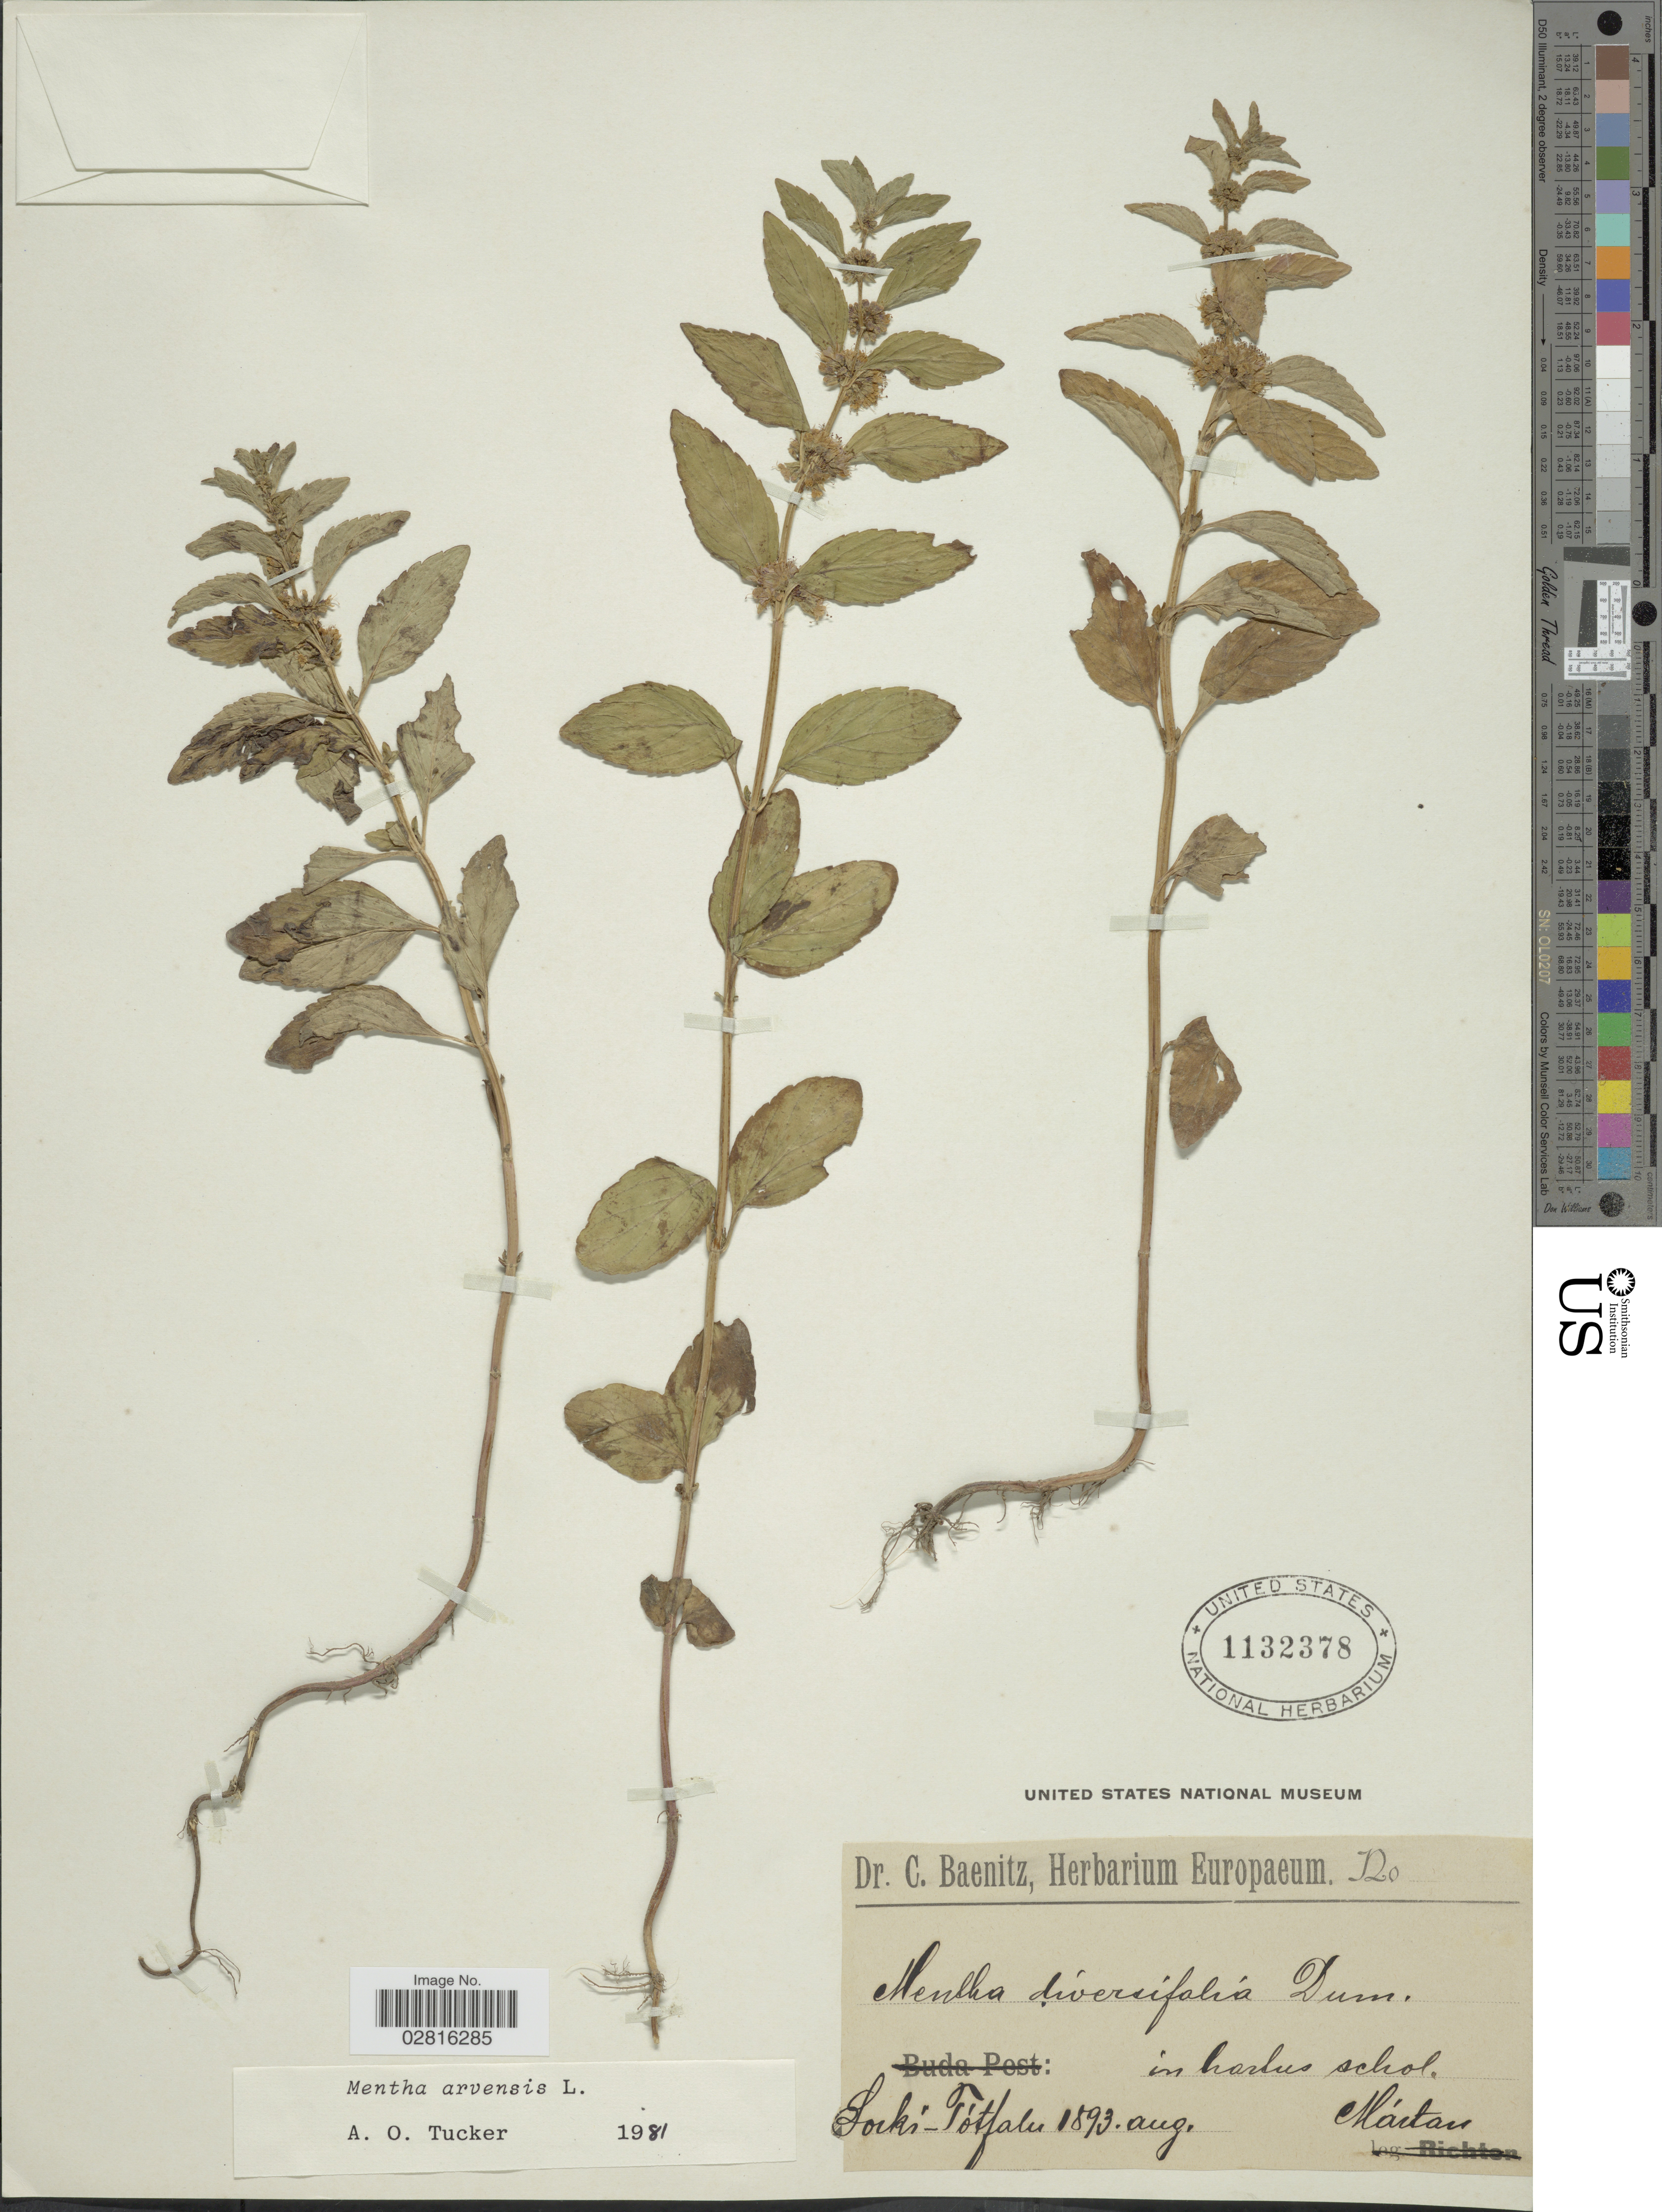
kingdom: Plantae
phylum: Tracheophyta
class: Magnoliopsida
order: Lamiales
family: Lamiaceae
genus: Mentha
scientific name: Mentha arvensis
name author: L.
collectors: Maitan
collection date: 1893-08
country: Croatia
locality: In hortus schol. Socki-Tótfalu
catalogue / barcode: US 1132378